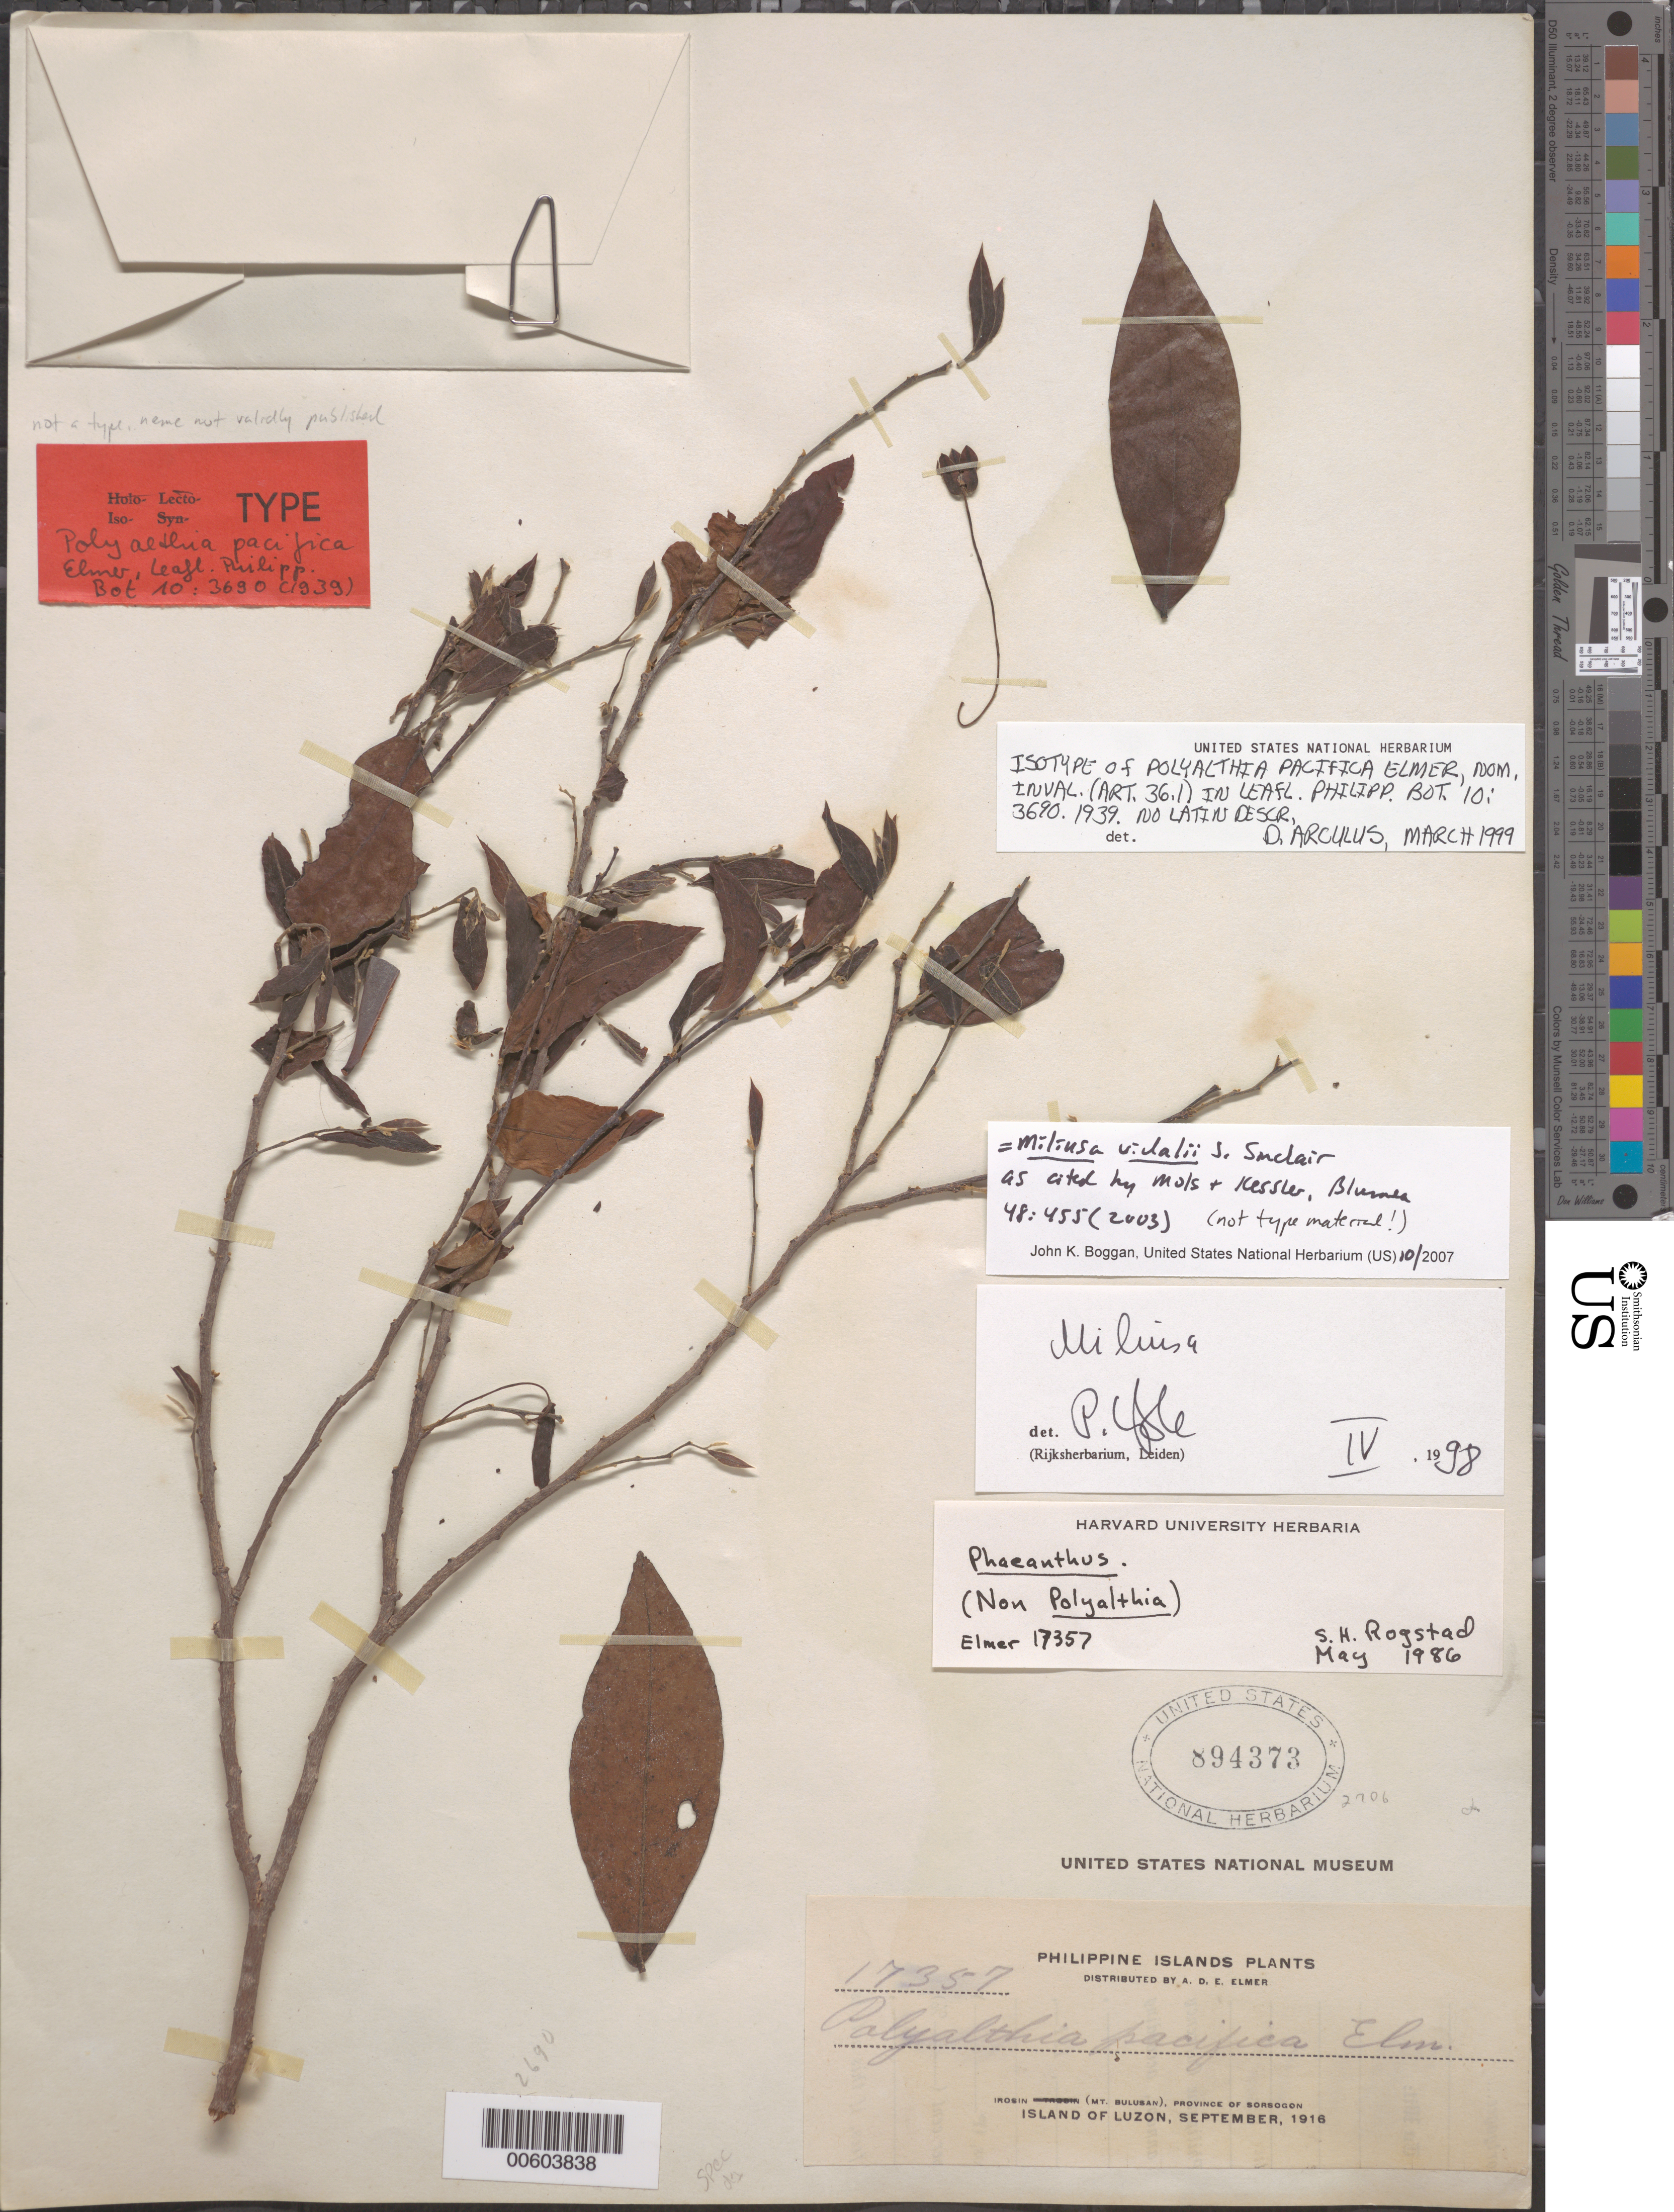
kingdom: Plantae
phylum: Tracheophyta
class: Magnoliopsida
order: Magnoliales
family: Annonaceae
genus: Miliusa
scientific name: Miliusa vidalii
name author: J. Sincl.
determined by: Boggan, J. K., (US), NMNH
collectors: A. D. E. Elmer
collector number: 17357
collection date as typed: Sep 1916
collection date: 1916-09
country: Philippines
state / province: Bicol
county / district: Sorsogon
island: Luzon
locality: Irosin, Mt. Bulusan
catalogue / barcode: US 894373